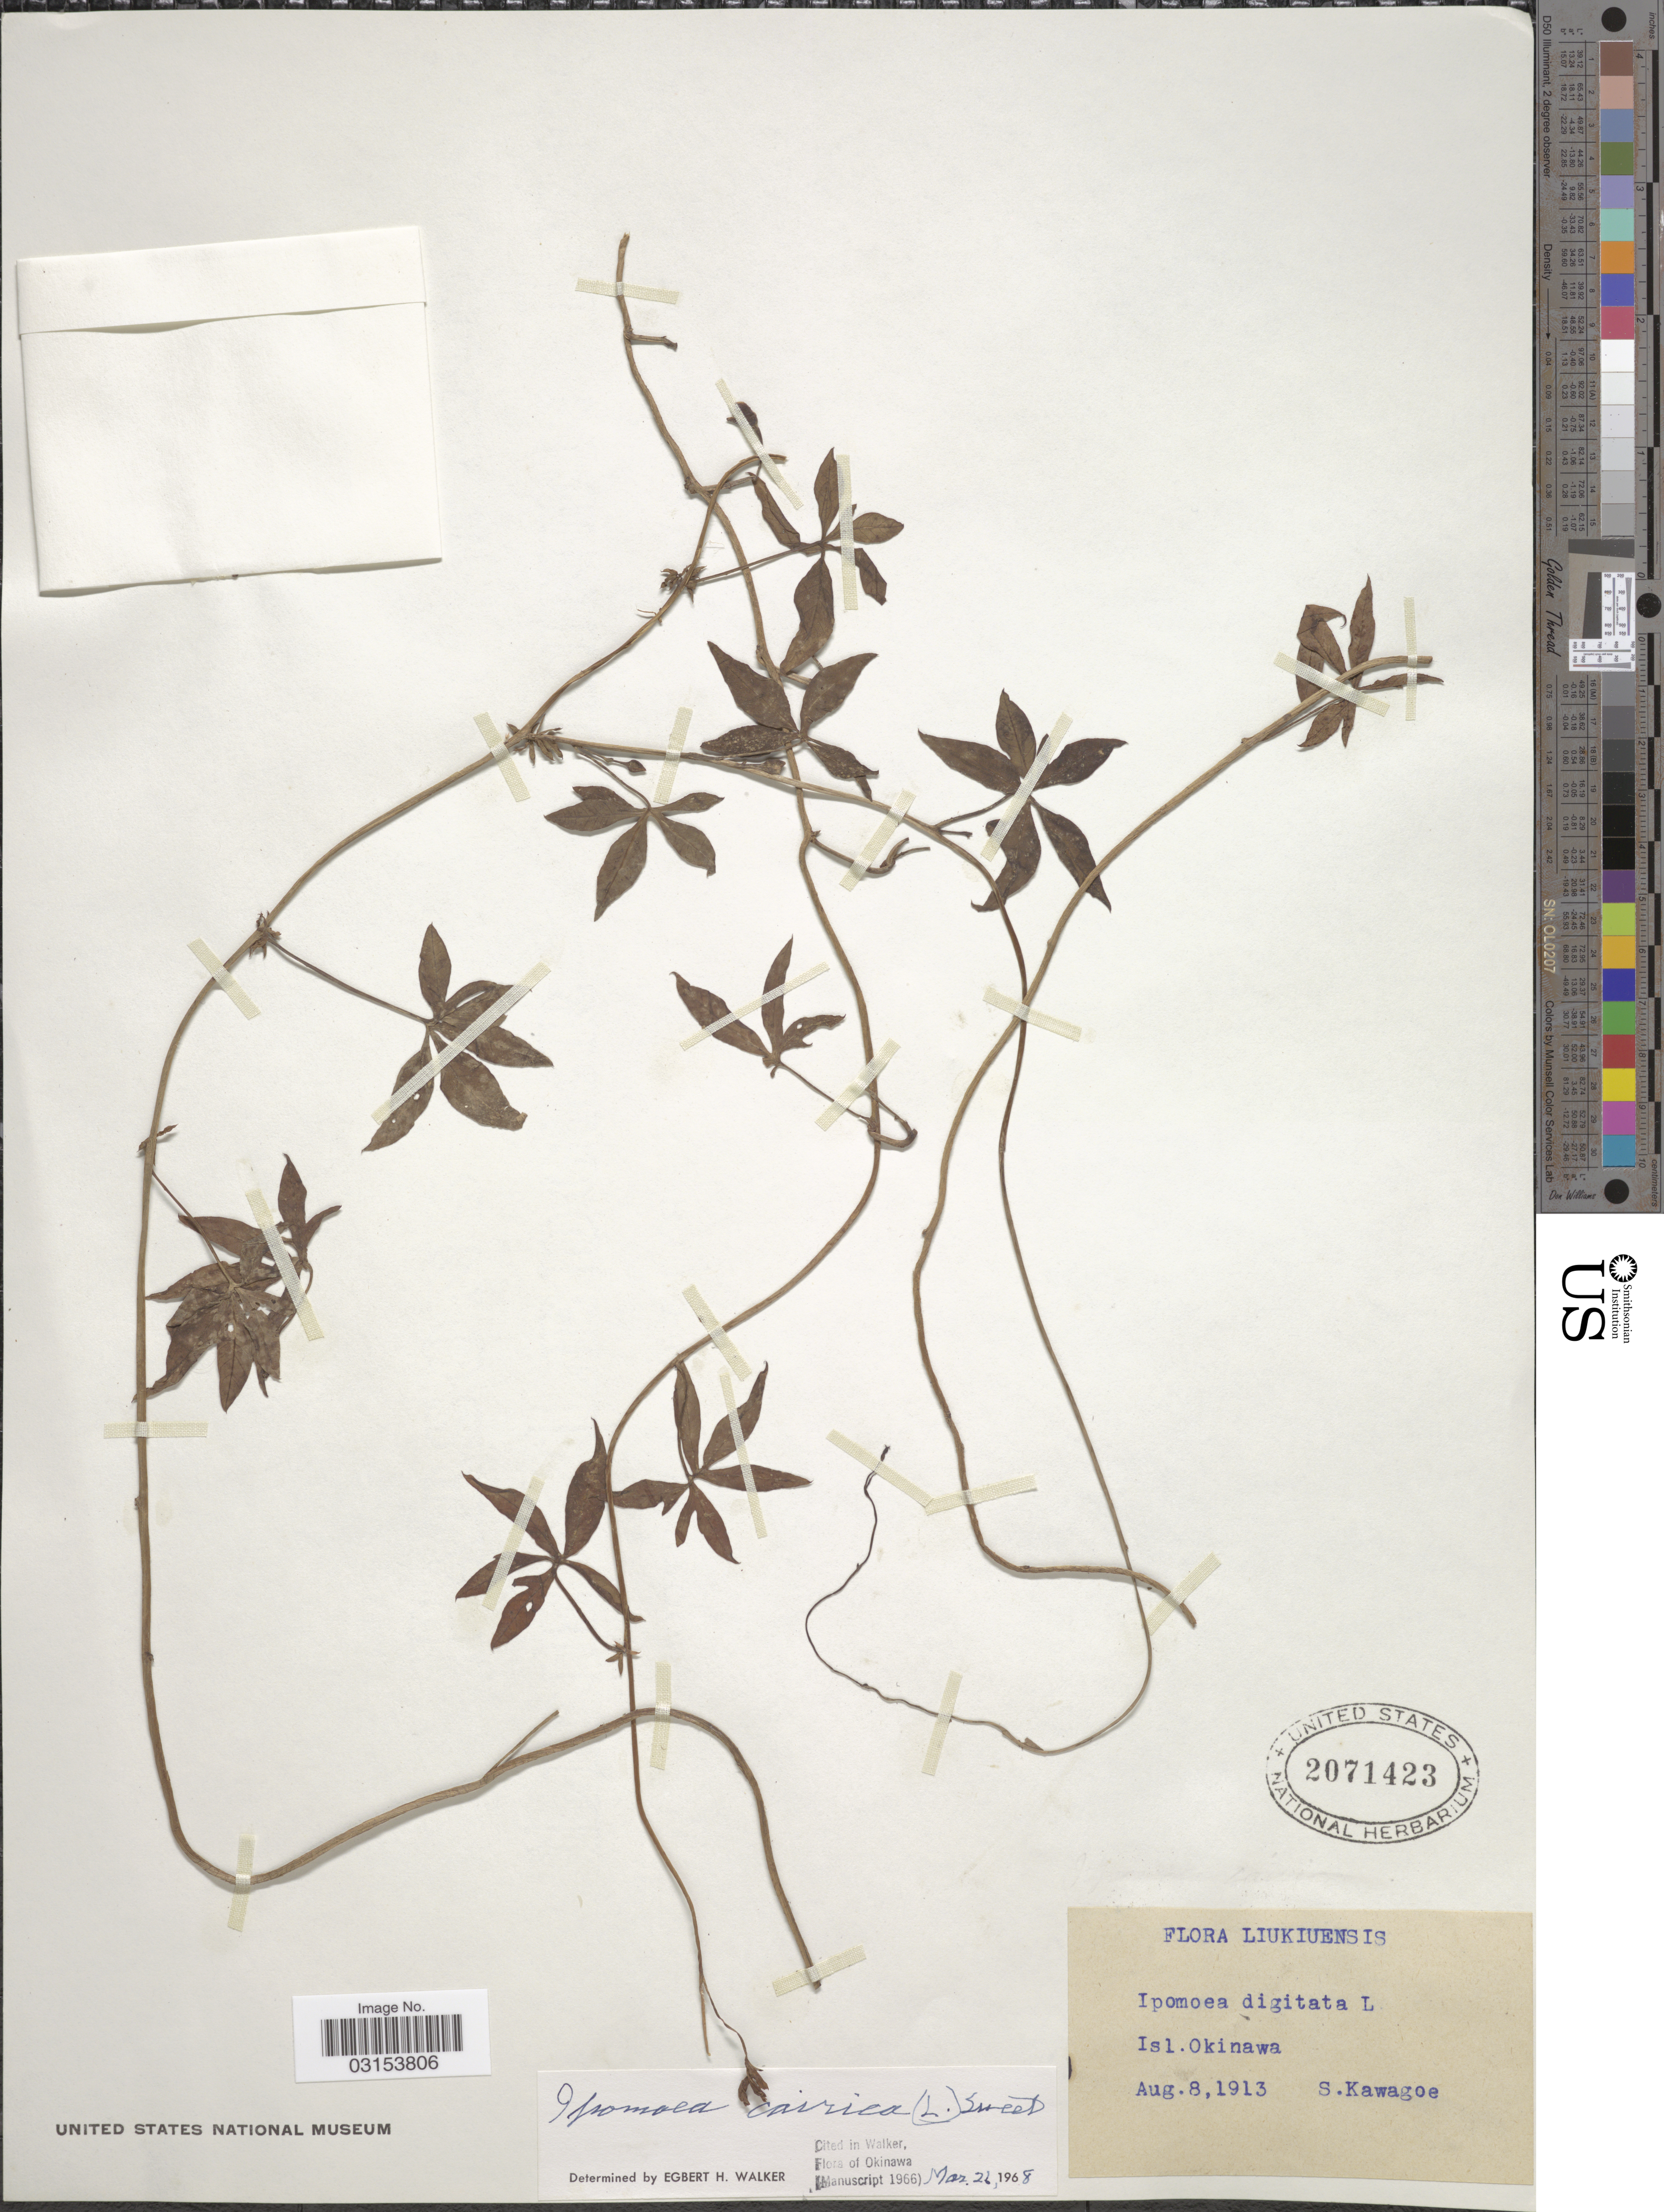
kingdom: Plantae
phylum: Tracheophyta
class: Magnoliopsida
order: Solanales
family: Convolvulaceae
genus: Ipomoea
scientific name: Ipomoea cairica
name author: (L.) Sweet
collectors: S. Kawagoe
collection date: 1913-08-08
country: Japan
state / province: Okinawa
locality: Liukiuensis.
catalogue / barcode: US 2071423